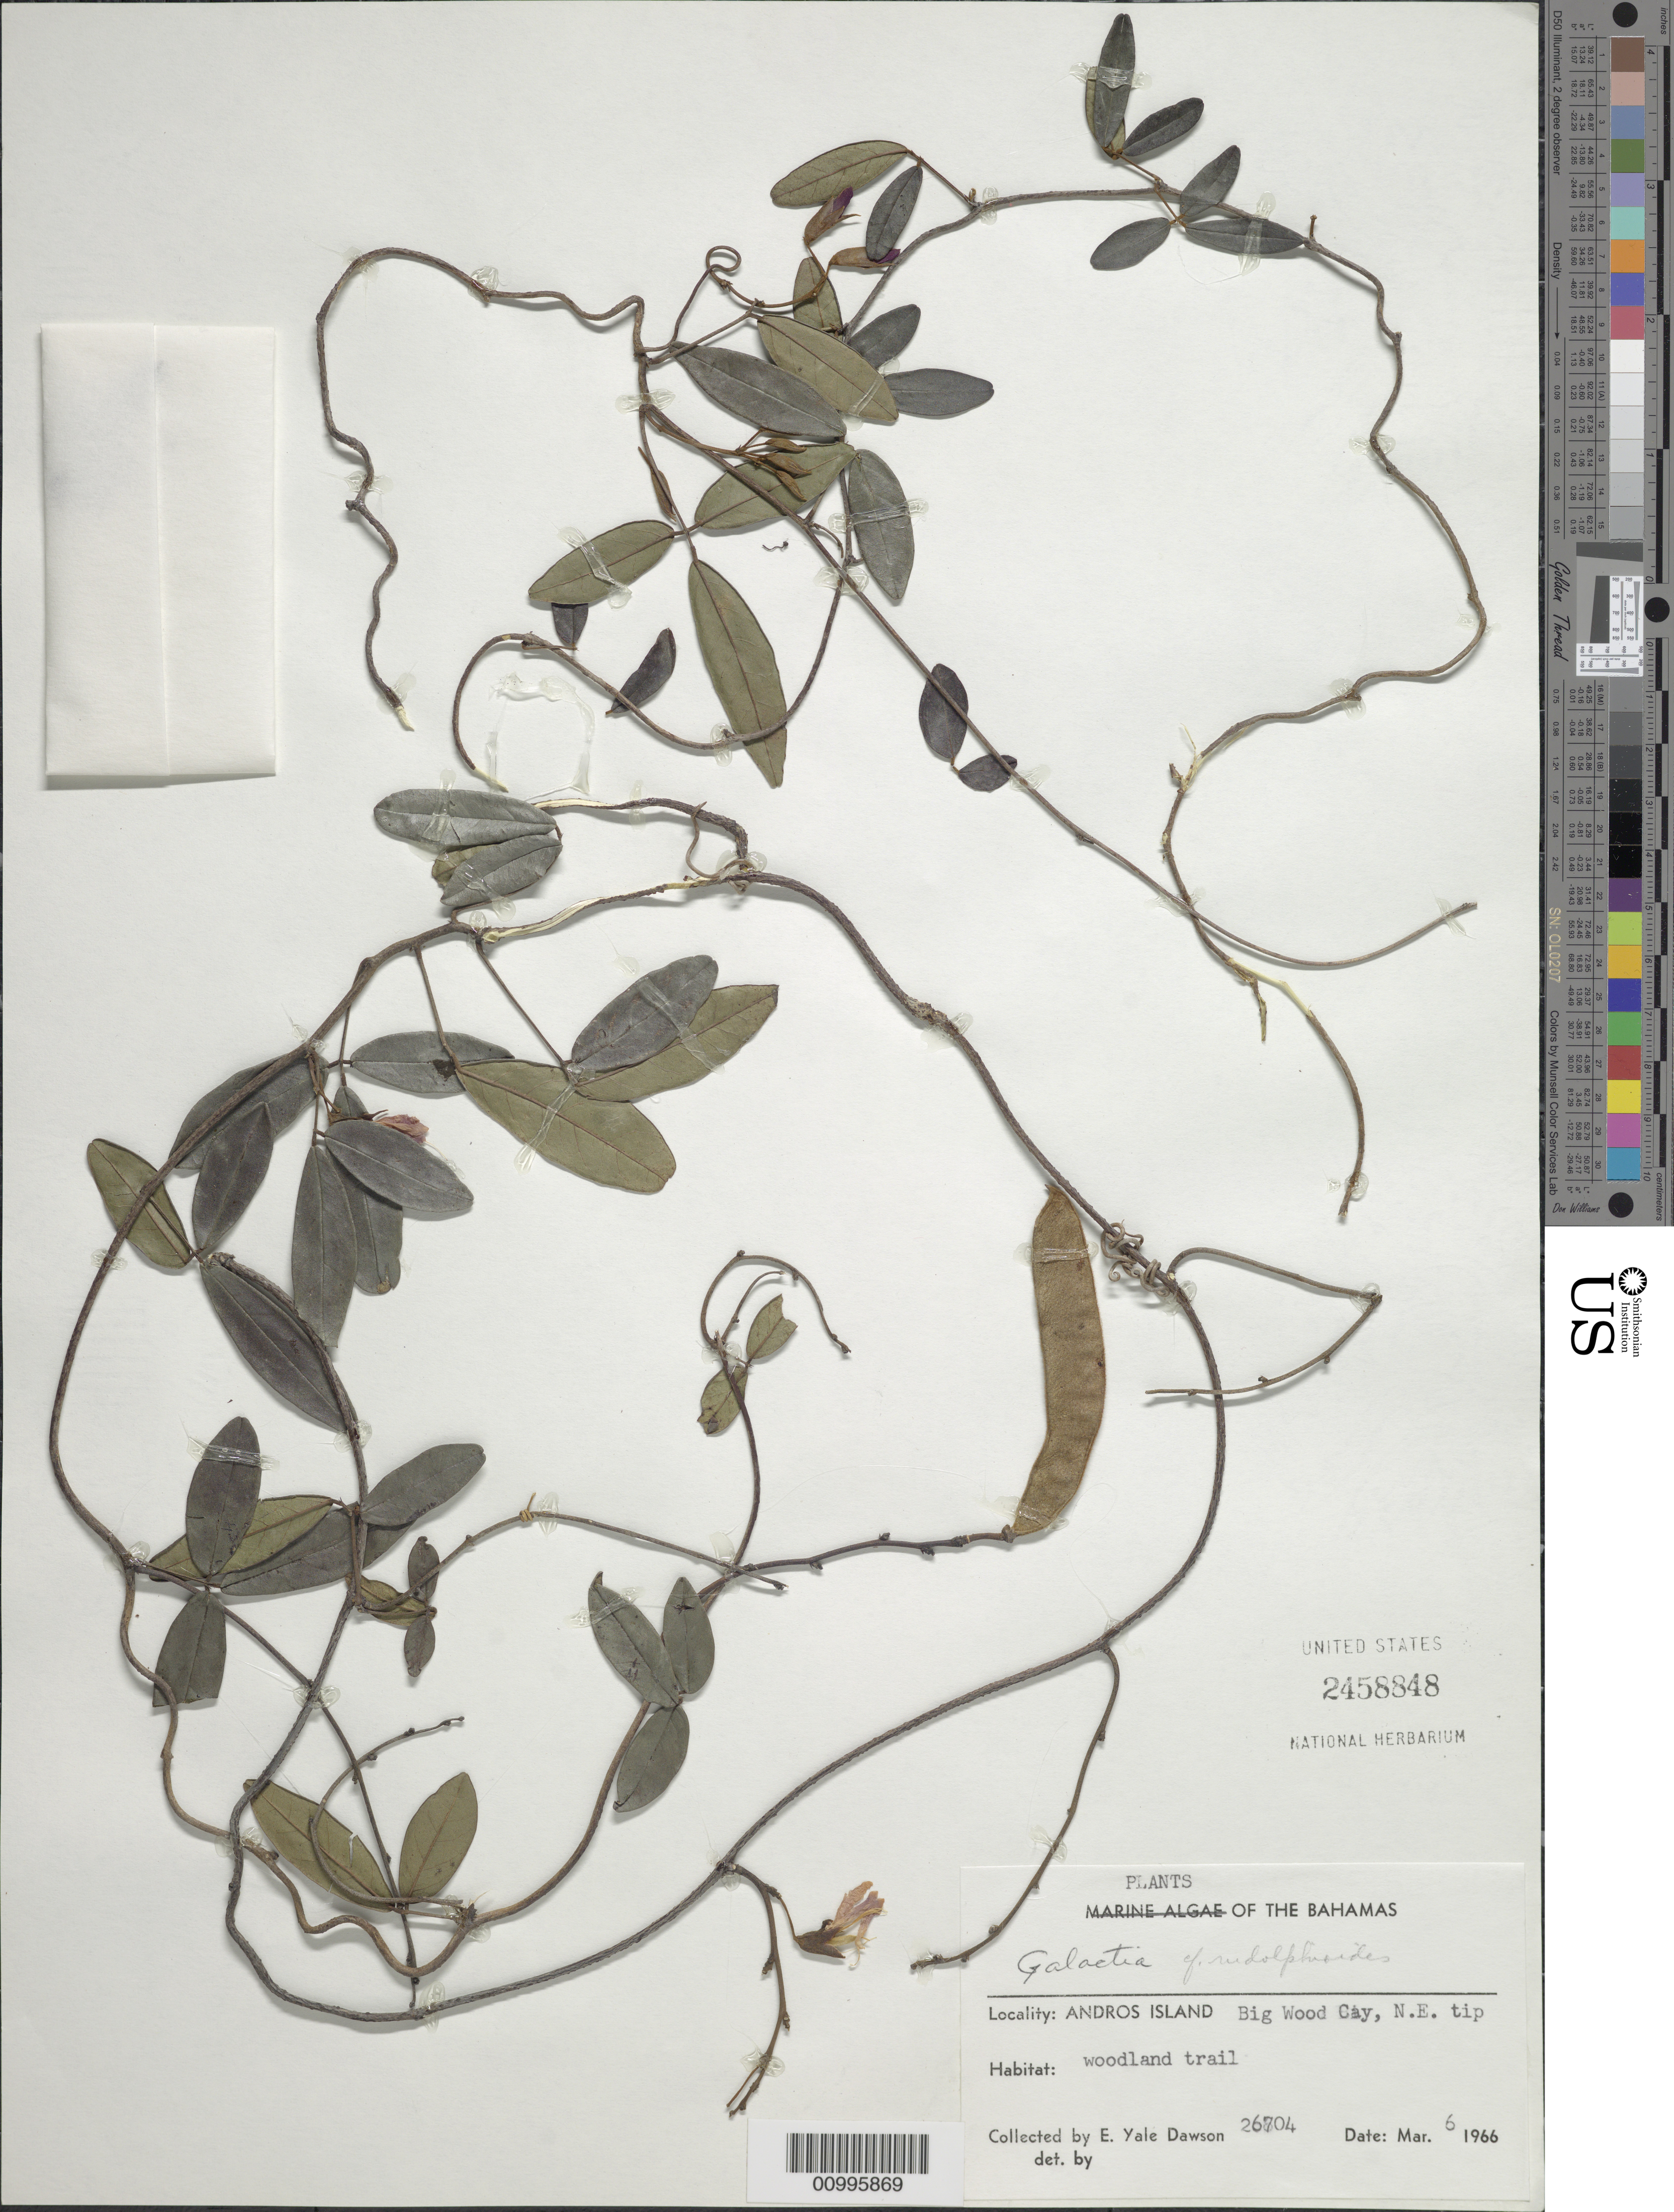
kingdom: Plantae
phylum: Tracheophyta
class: Magnoliopsida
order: Fabales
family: Fabaceae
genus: Rhodopis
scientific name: Rhodopis rudolphioides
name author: (Griseb.) L.P. Queiroz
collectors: E. Y. Dawson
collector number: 26704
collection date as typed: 06 Mar 1966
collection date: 1966-03-06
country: Bahamas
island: Andros I.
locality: Woodland trail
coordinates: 0 N, 0 E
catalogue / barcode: US 2458848